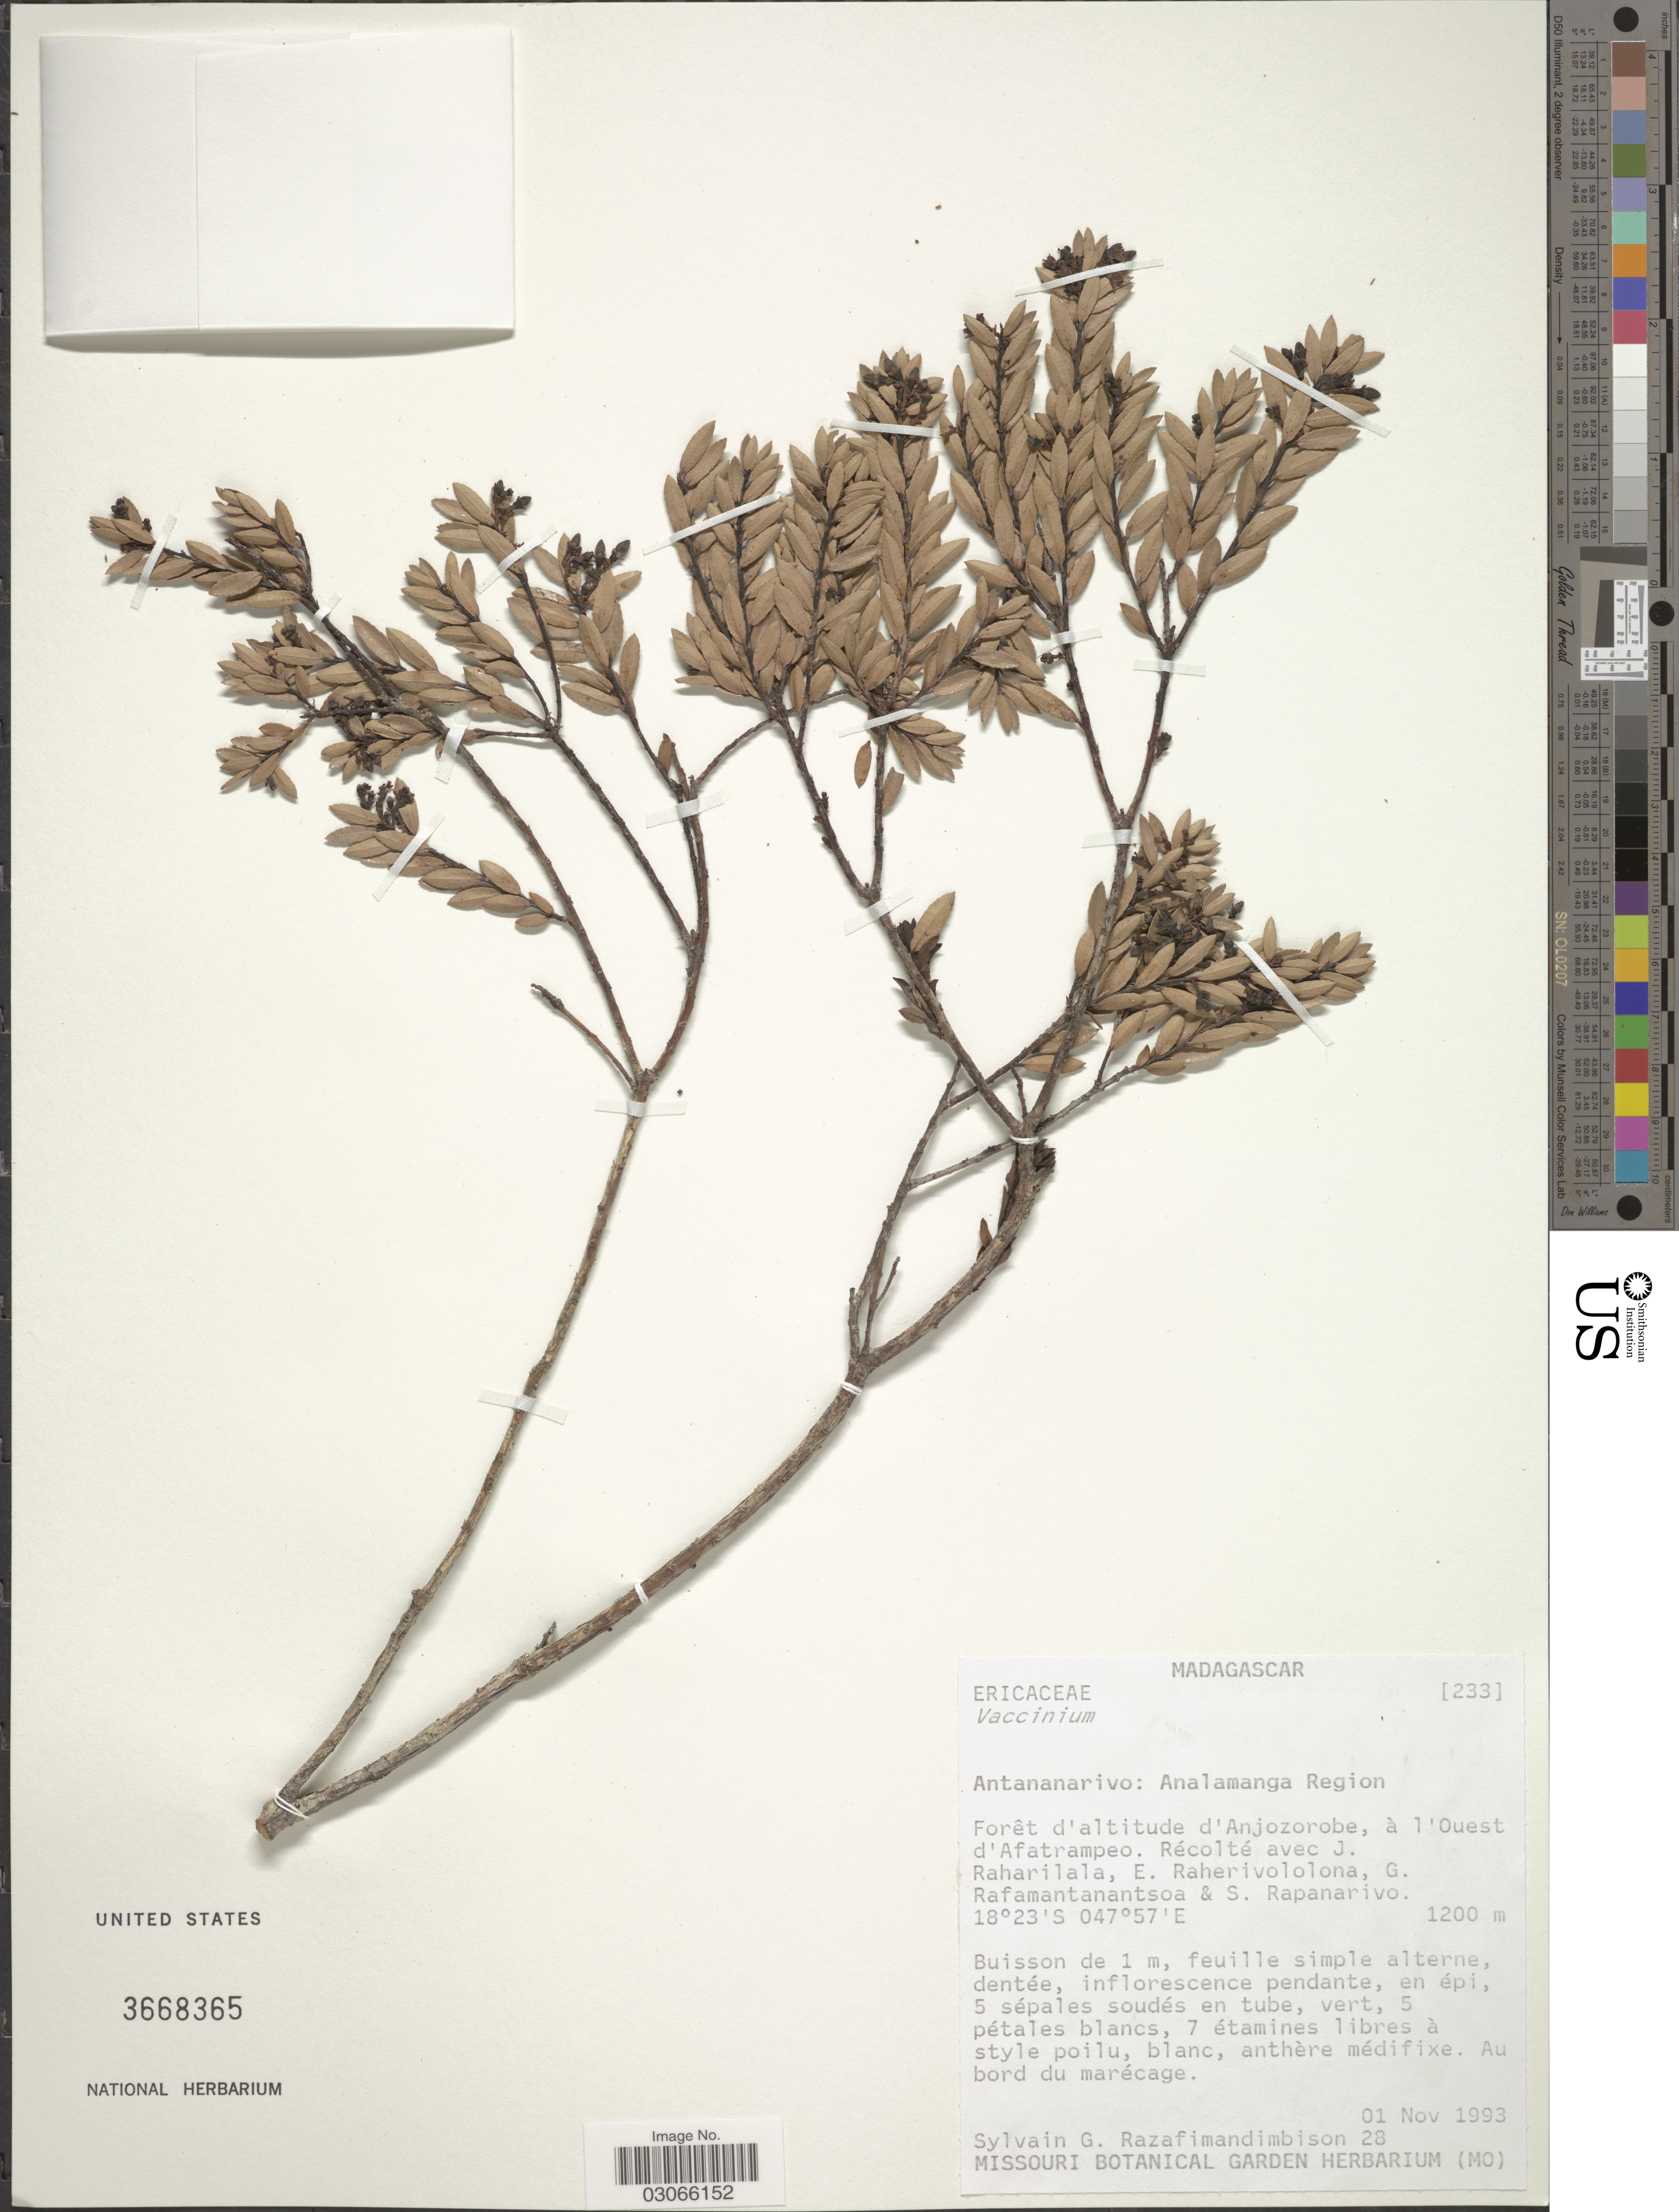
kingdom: Plantae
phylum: Tracheophyta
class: Magnoliopsida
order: Ericales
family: Ericaceae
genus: Vaccinium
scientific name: Vaccinium sp.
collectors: S. Razafimandimbison, J. Raharilala, E. Raherivololona, G. Rafamantanantsoa & S. Rapanarivo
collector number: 28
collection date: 1993-11-01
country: Madagascar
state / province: Analamanga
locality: Analamanga Region, Forêt d'altitude d'Anjozorobe, à l'Ouest d'Afatrampeo.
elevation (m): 1200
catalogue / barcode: US 3668365